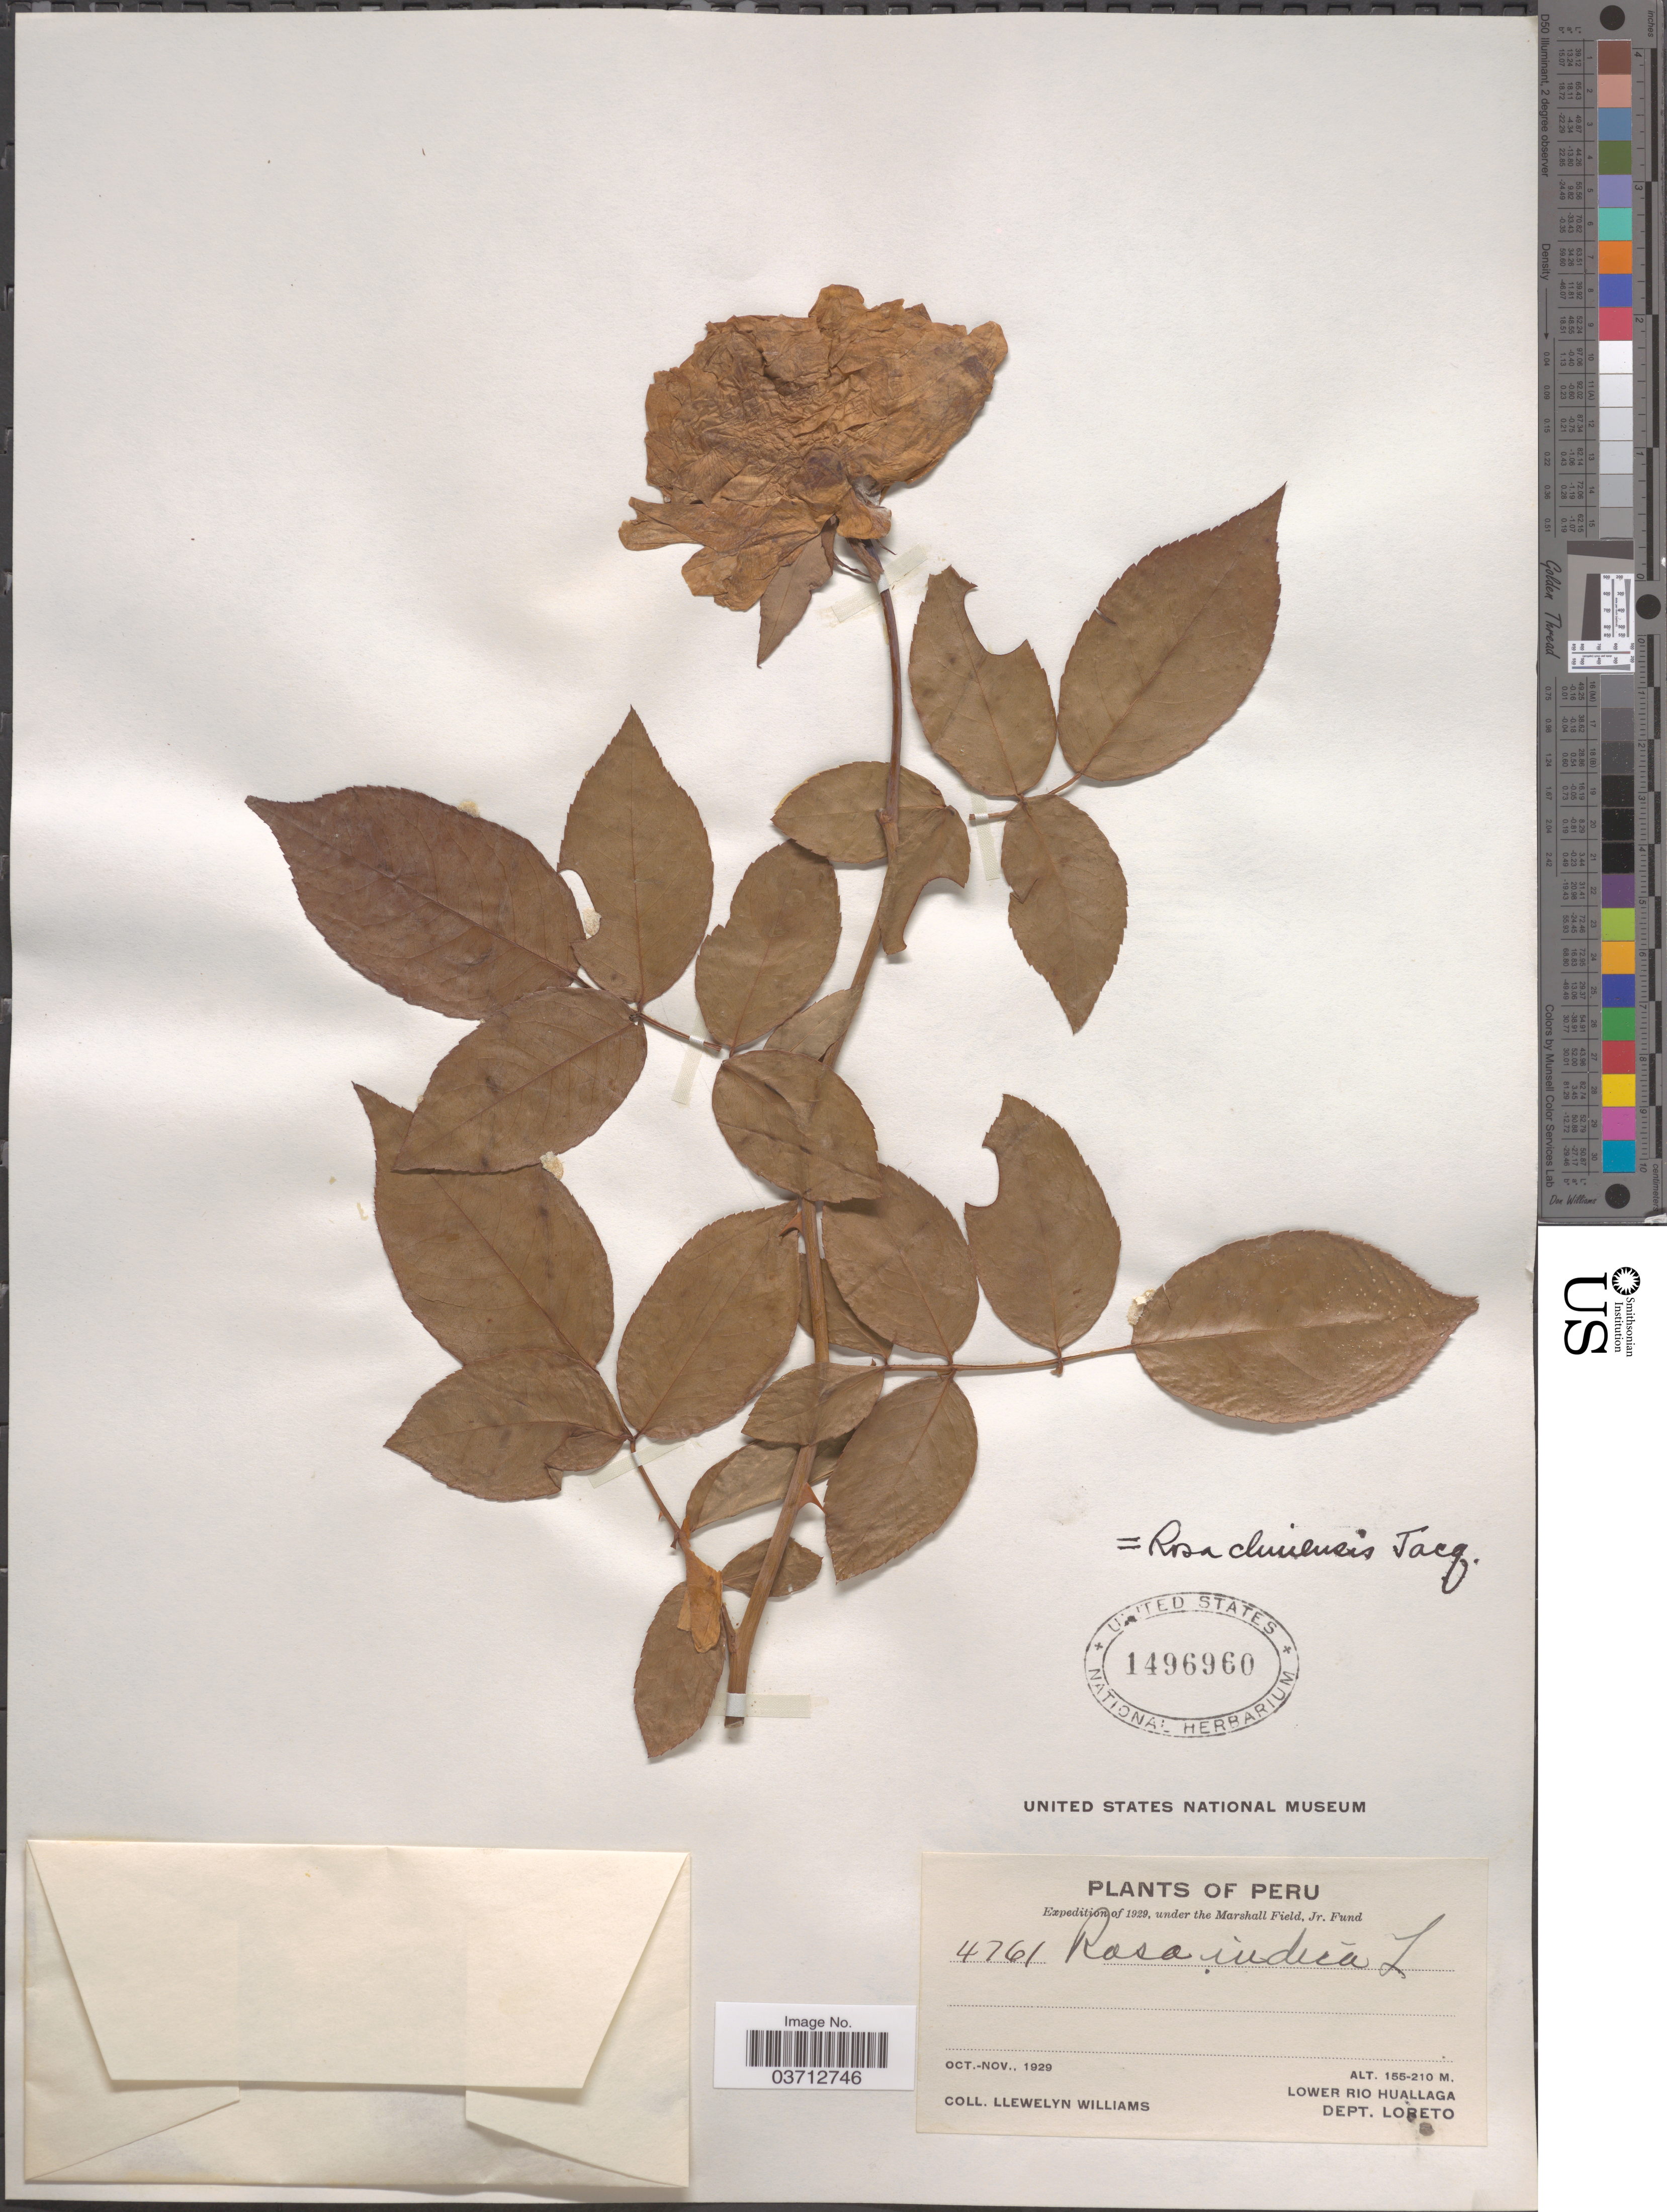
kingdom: Plantae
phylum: Tracheophyta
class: Magnoliopsida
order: Rosales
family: Rosaceae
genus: Rosa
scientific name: Rosa sp.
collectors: Ll. Williams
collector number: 4761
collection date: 1929-10/1929-11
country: Peru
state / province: Loreto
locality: Lower Rio Huallaga. Dept. Loreto.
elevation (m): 155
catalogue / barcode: US 1496960